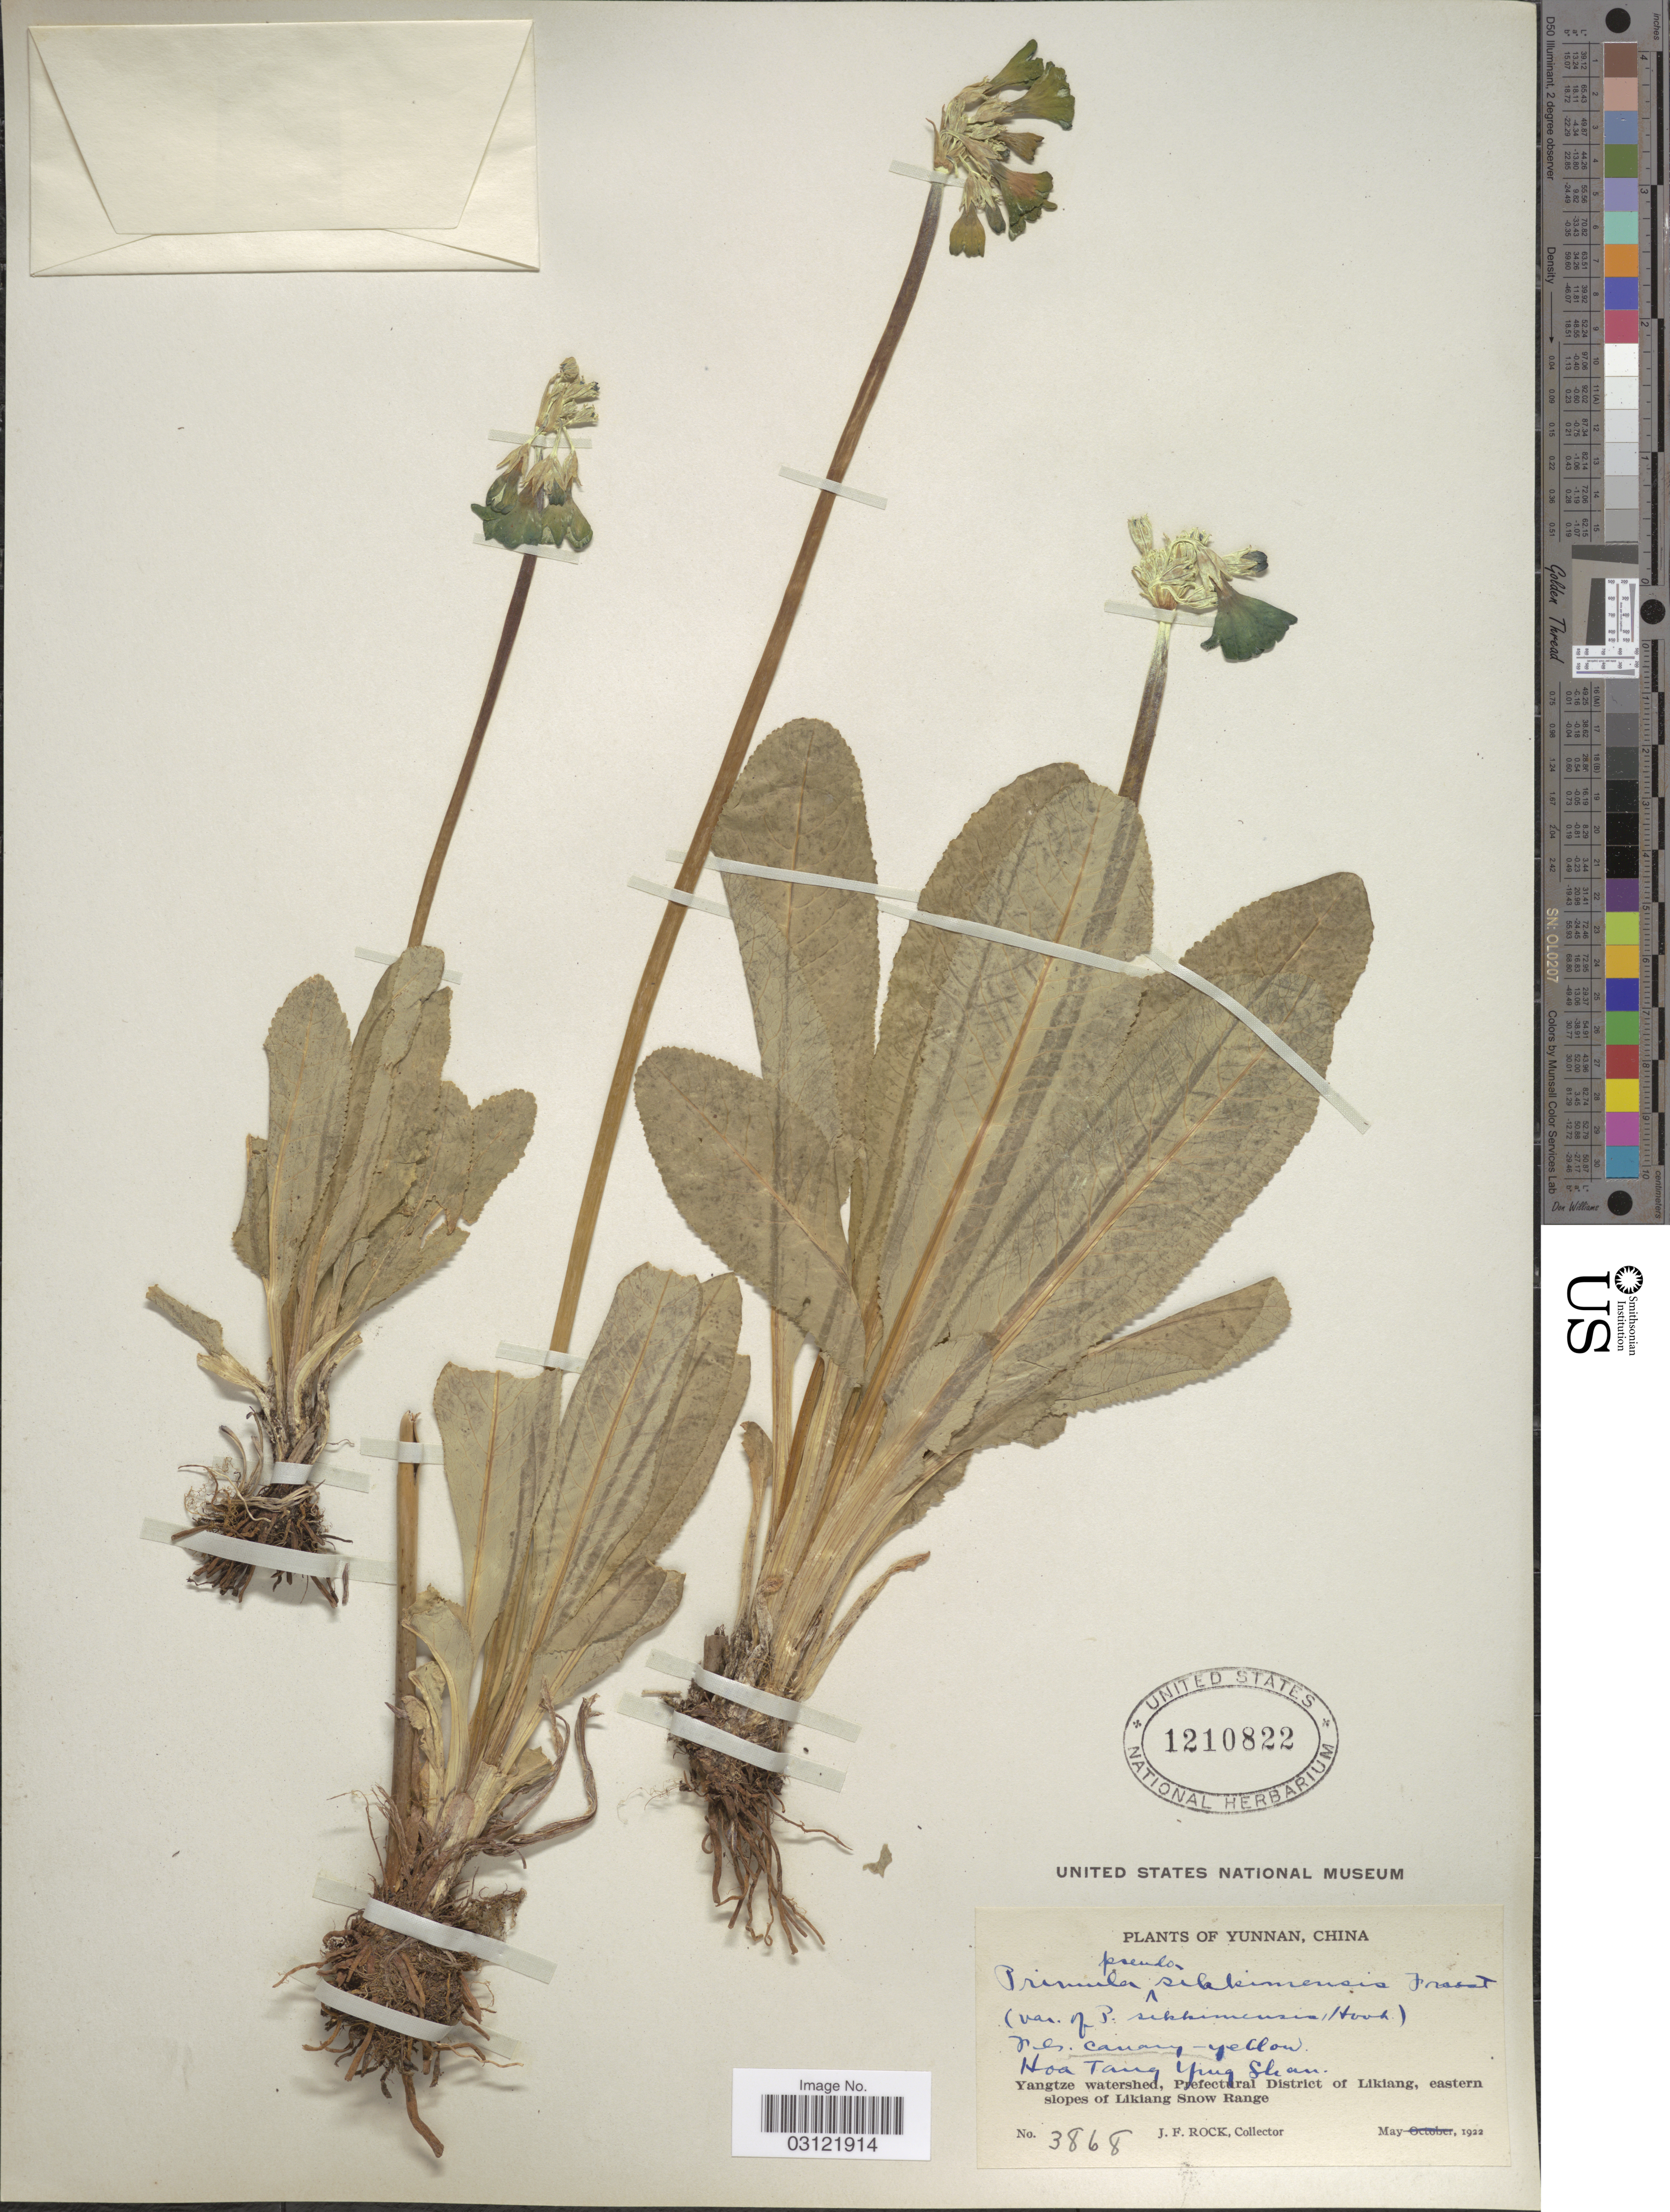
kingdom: Plantae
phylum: Tracheophyta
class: Magnoliopsida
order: Ericales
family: Primulaceae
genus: Primula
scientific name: Primula pseudosikkimensis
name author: Forrest ex Diels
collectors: J. Rock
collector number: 3868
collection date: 1922-05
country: China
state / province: Yunnan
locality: Hoa Tang Ying Shan. Yangtze watershed, Prefectural District of Likiang, eastern slopes of Likiang Snow Range.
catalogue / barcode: US 1210822